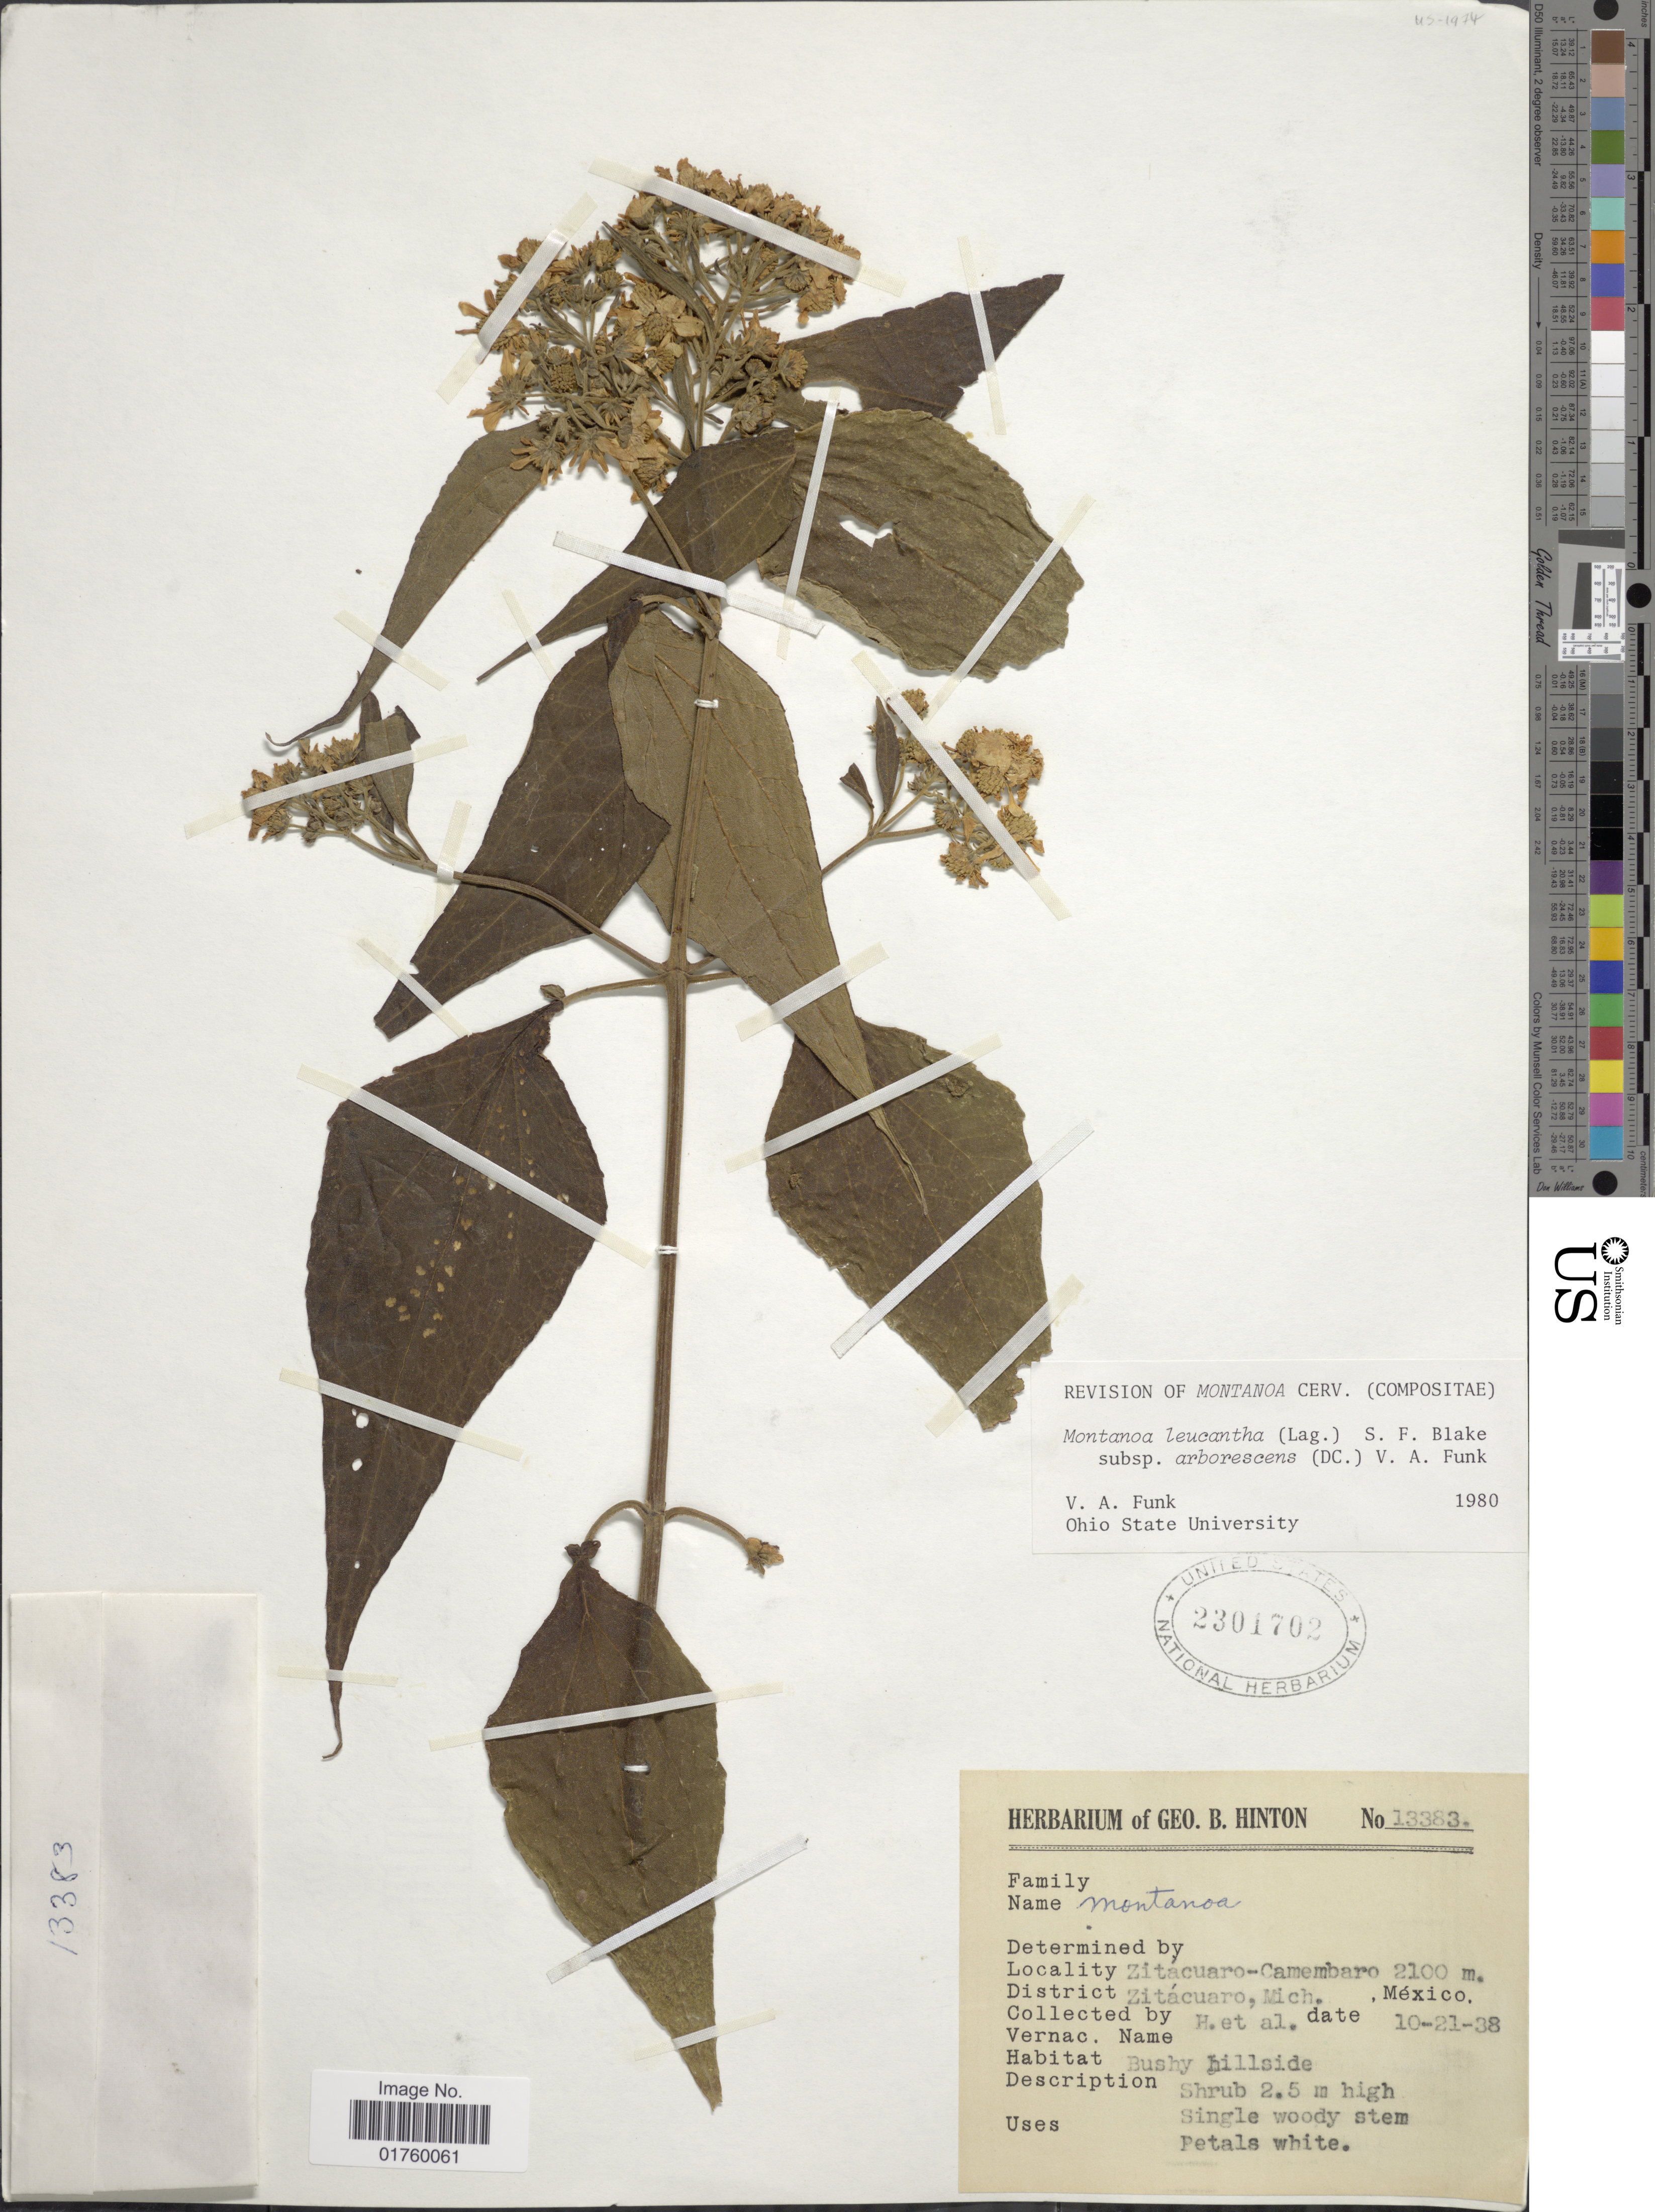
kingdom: Plantae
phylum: Tracheophyta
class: Magnoliopsida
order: Asterales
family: Asteraceae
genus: Montanoa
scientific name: Montanoa leucantha subsp. arborescens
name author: (DC.) V.A. Funk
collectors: G. B. Hinton & et al.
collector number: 13383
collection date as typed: Transcribed d/m/y: 21/10/38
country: Mexico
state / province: Michoacán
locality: Zitacuaro-Camembaro, District Zitacuaro.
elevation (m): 2100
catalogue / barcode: US 2301702